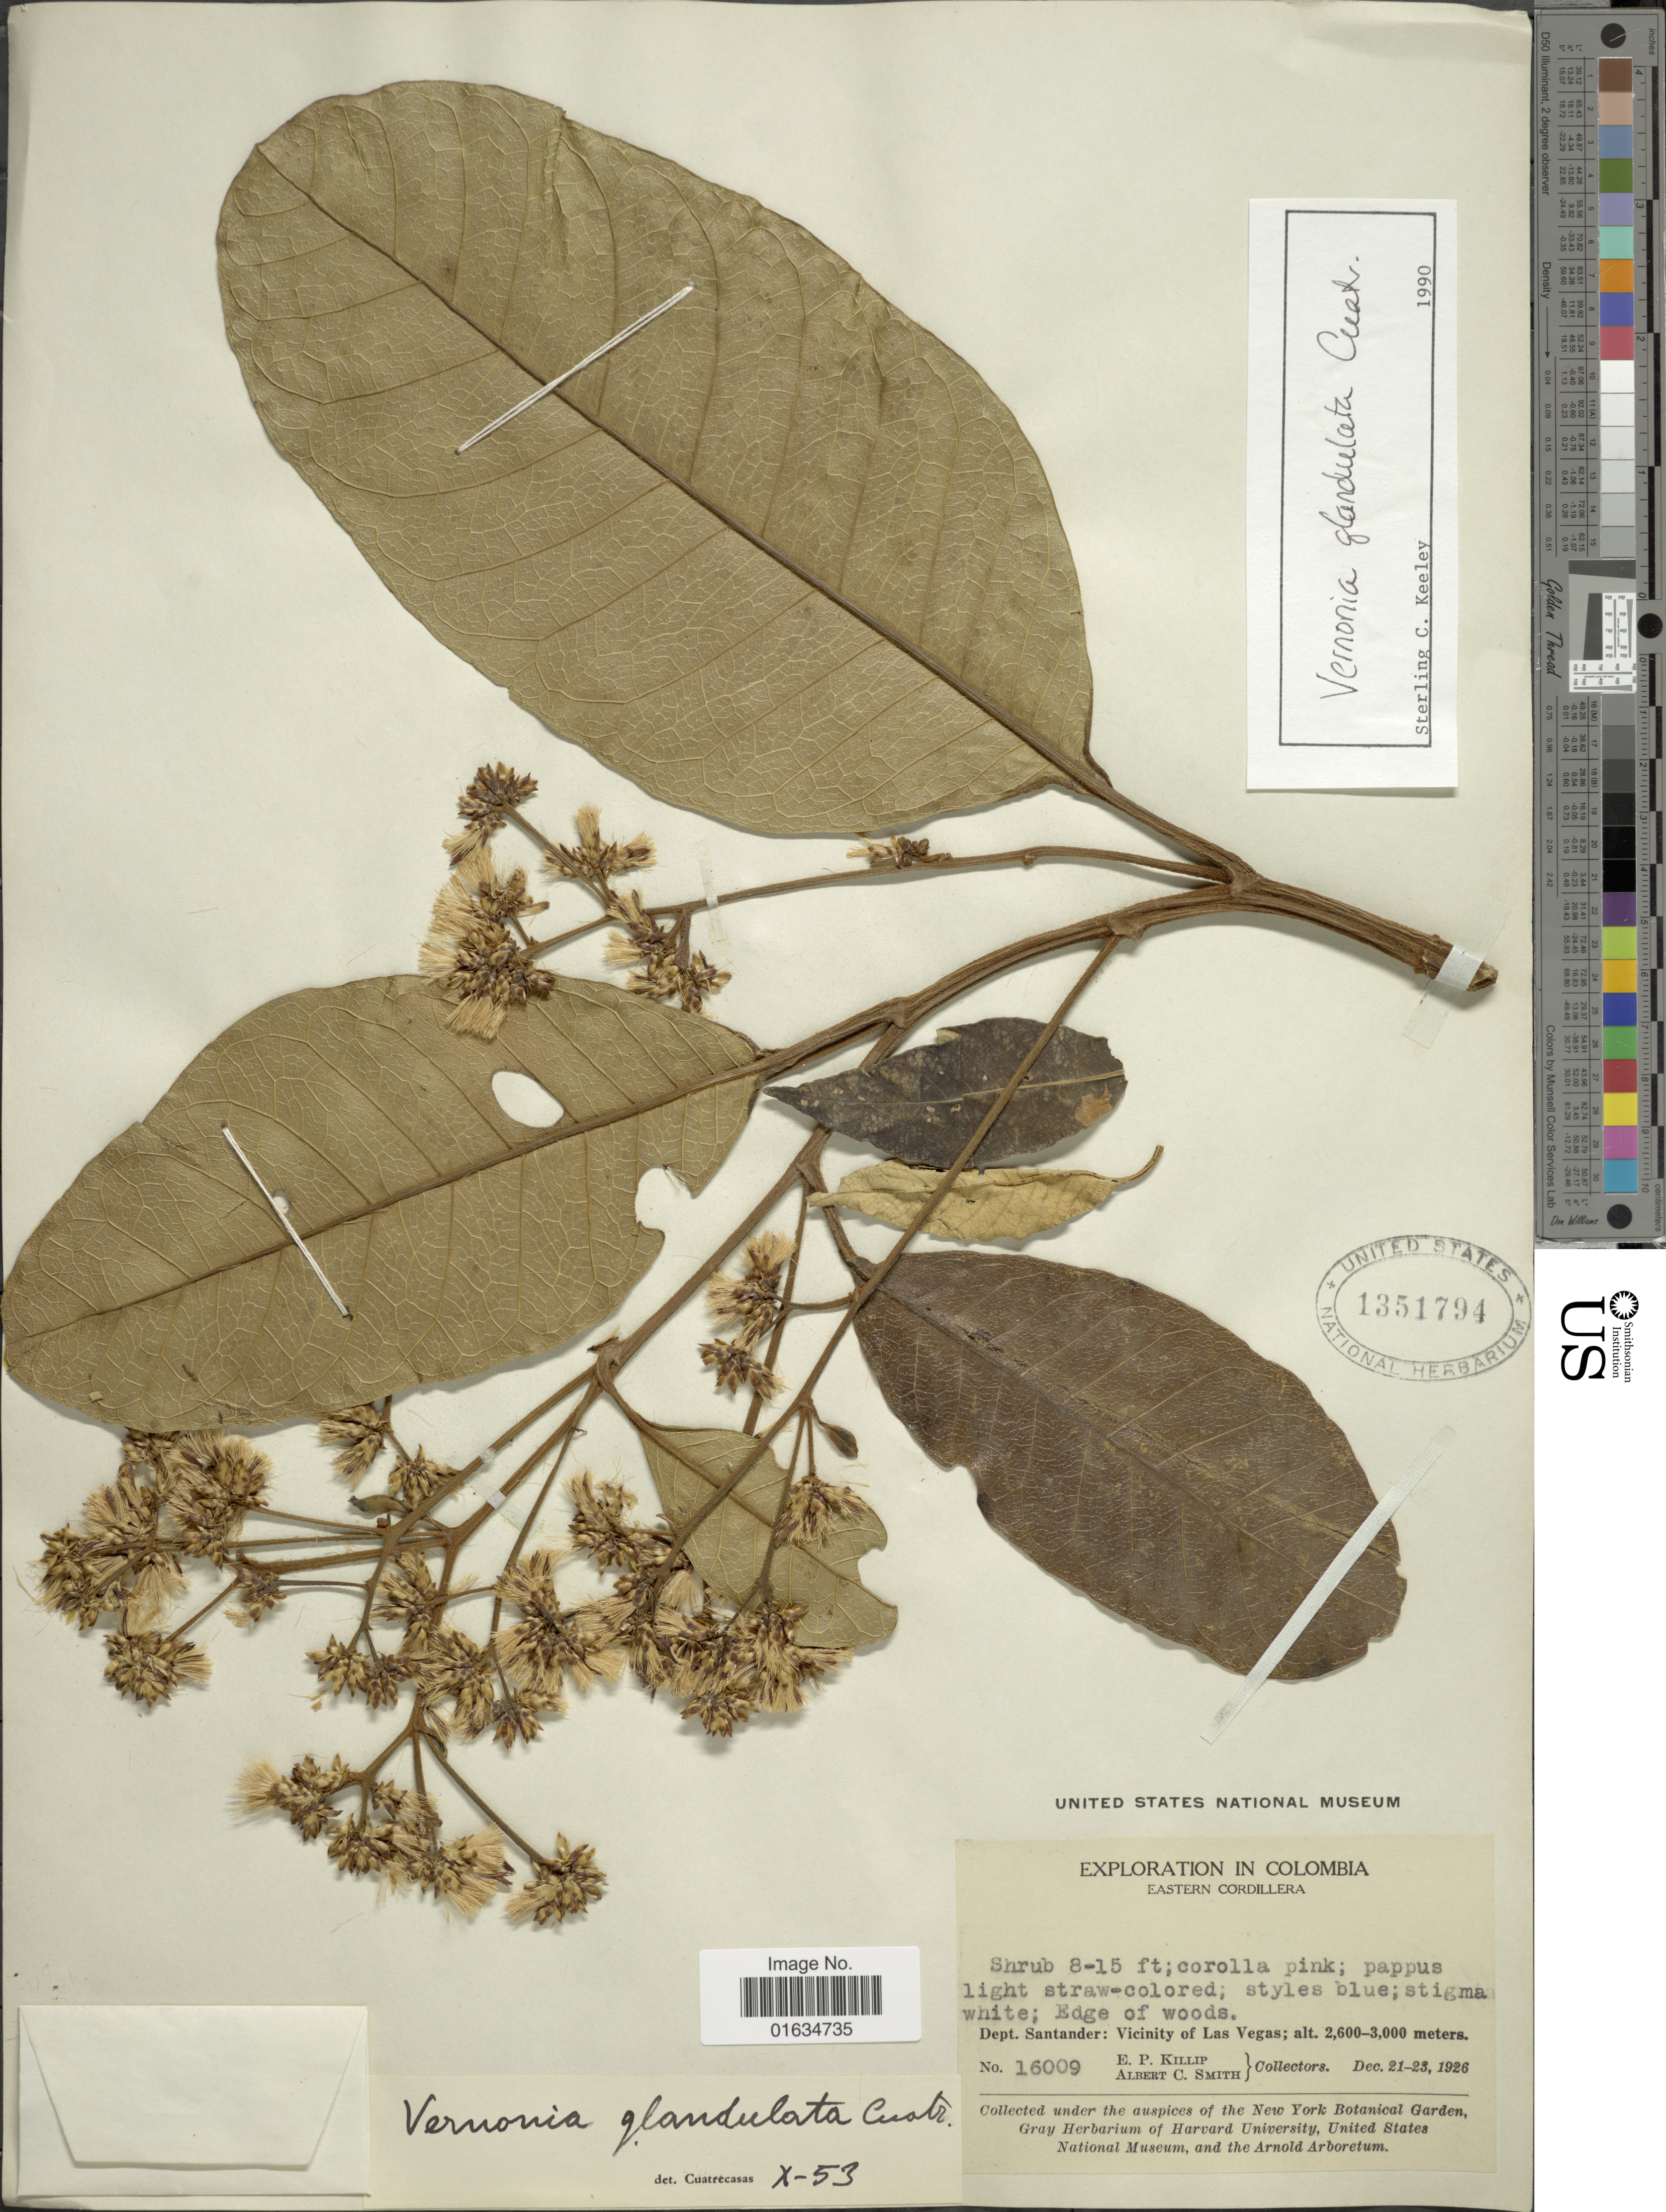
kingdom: Plantae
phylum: Tracheophyta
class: Magnoliopsida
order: Asterales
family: Asteraceae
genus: Critoniopsis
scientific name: Critoniopsis glandulata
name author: (Cuatrec.) H. Rob.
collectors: E. P. Killip & A. C. Smith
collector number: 16009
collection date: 1926-12-21/1926-12-23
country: Colombia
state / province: Santander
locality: Vicinity of Las Vegas, eastern Cordillera.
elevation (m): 2600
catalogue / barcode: US 1351794